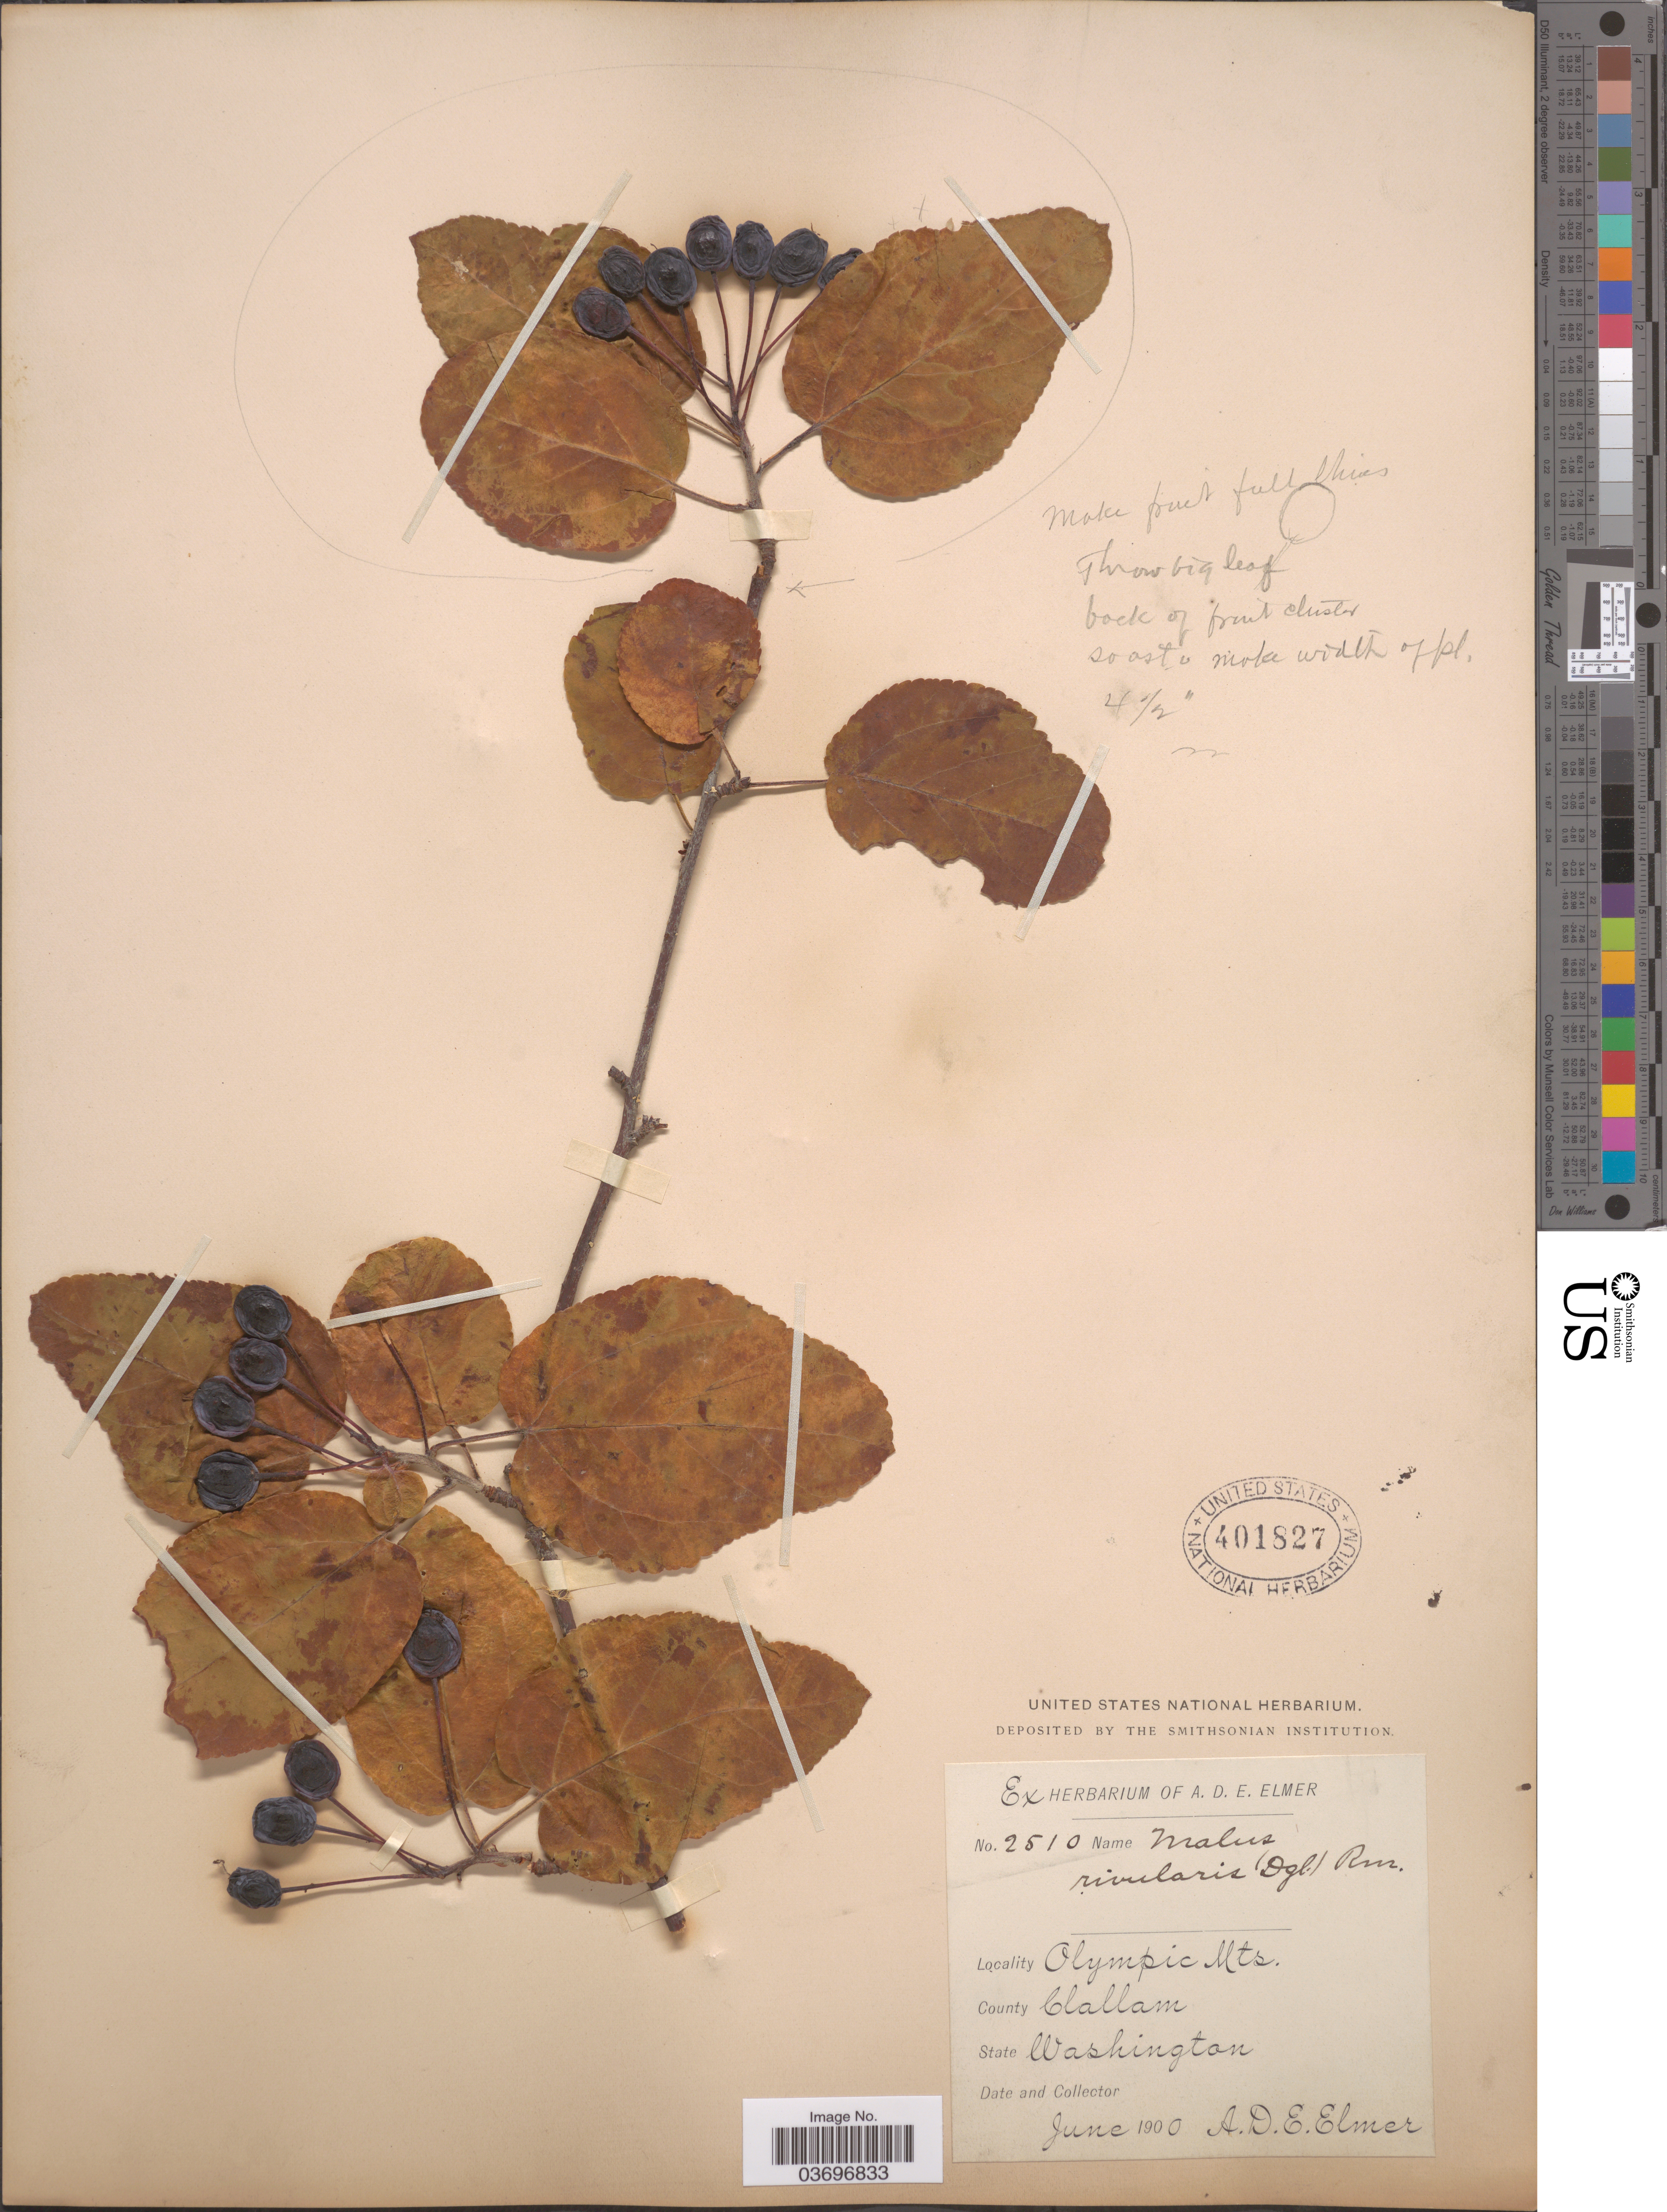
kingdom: Plantae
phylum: Tracheophyta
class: Magnoliopsida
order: Rosales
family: Rosaceae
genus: Malus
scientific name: Malus fusca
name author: (Raf.) C.K. Schneid.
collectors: A. D. E. Elmer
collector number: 2510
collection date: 1900-06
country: United States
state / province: Washington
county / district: Clallam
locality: Olympic Mts. County Clallam.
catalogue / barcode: US 401827